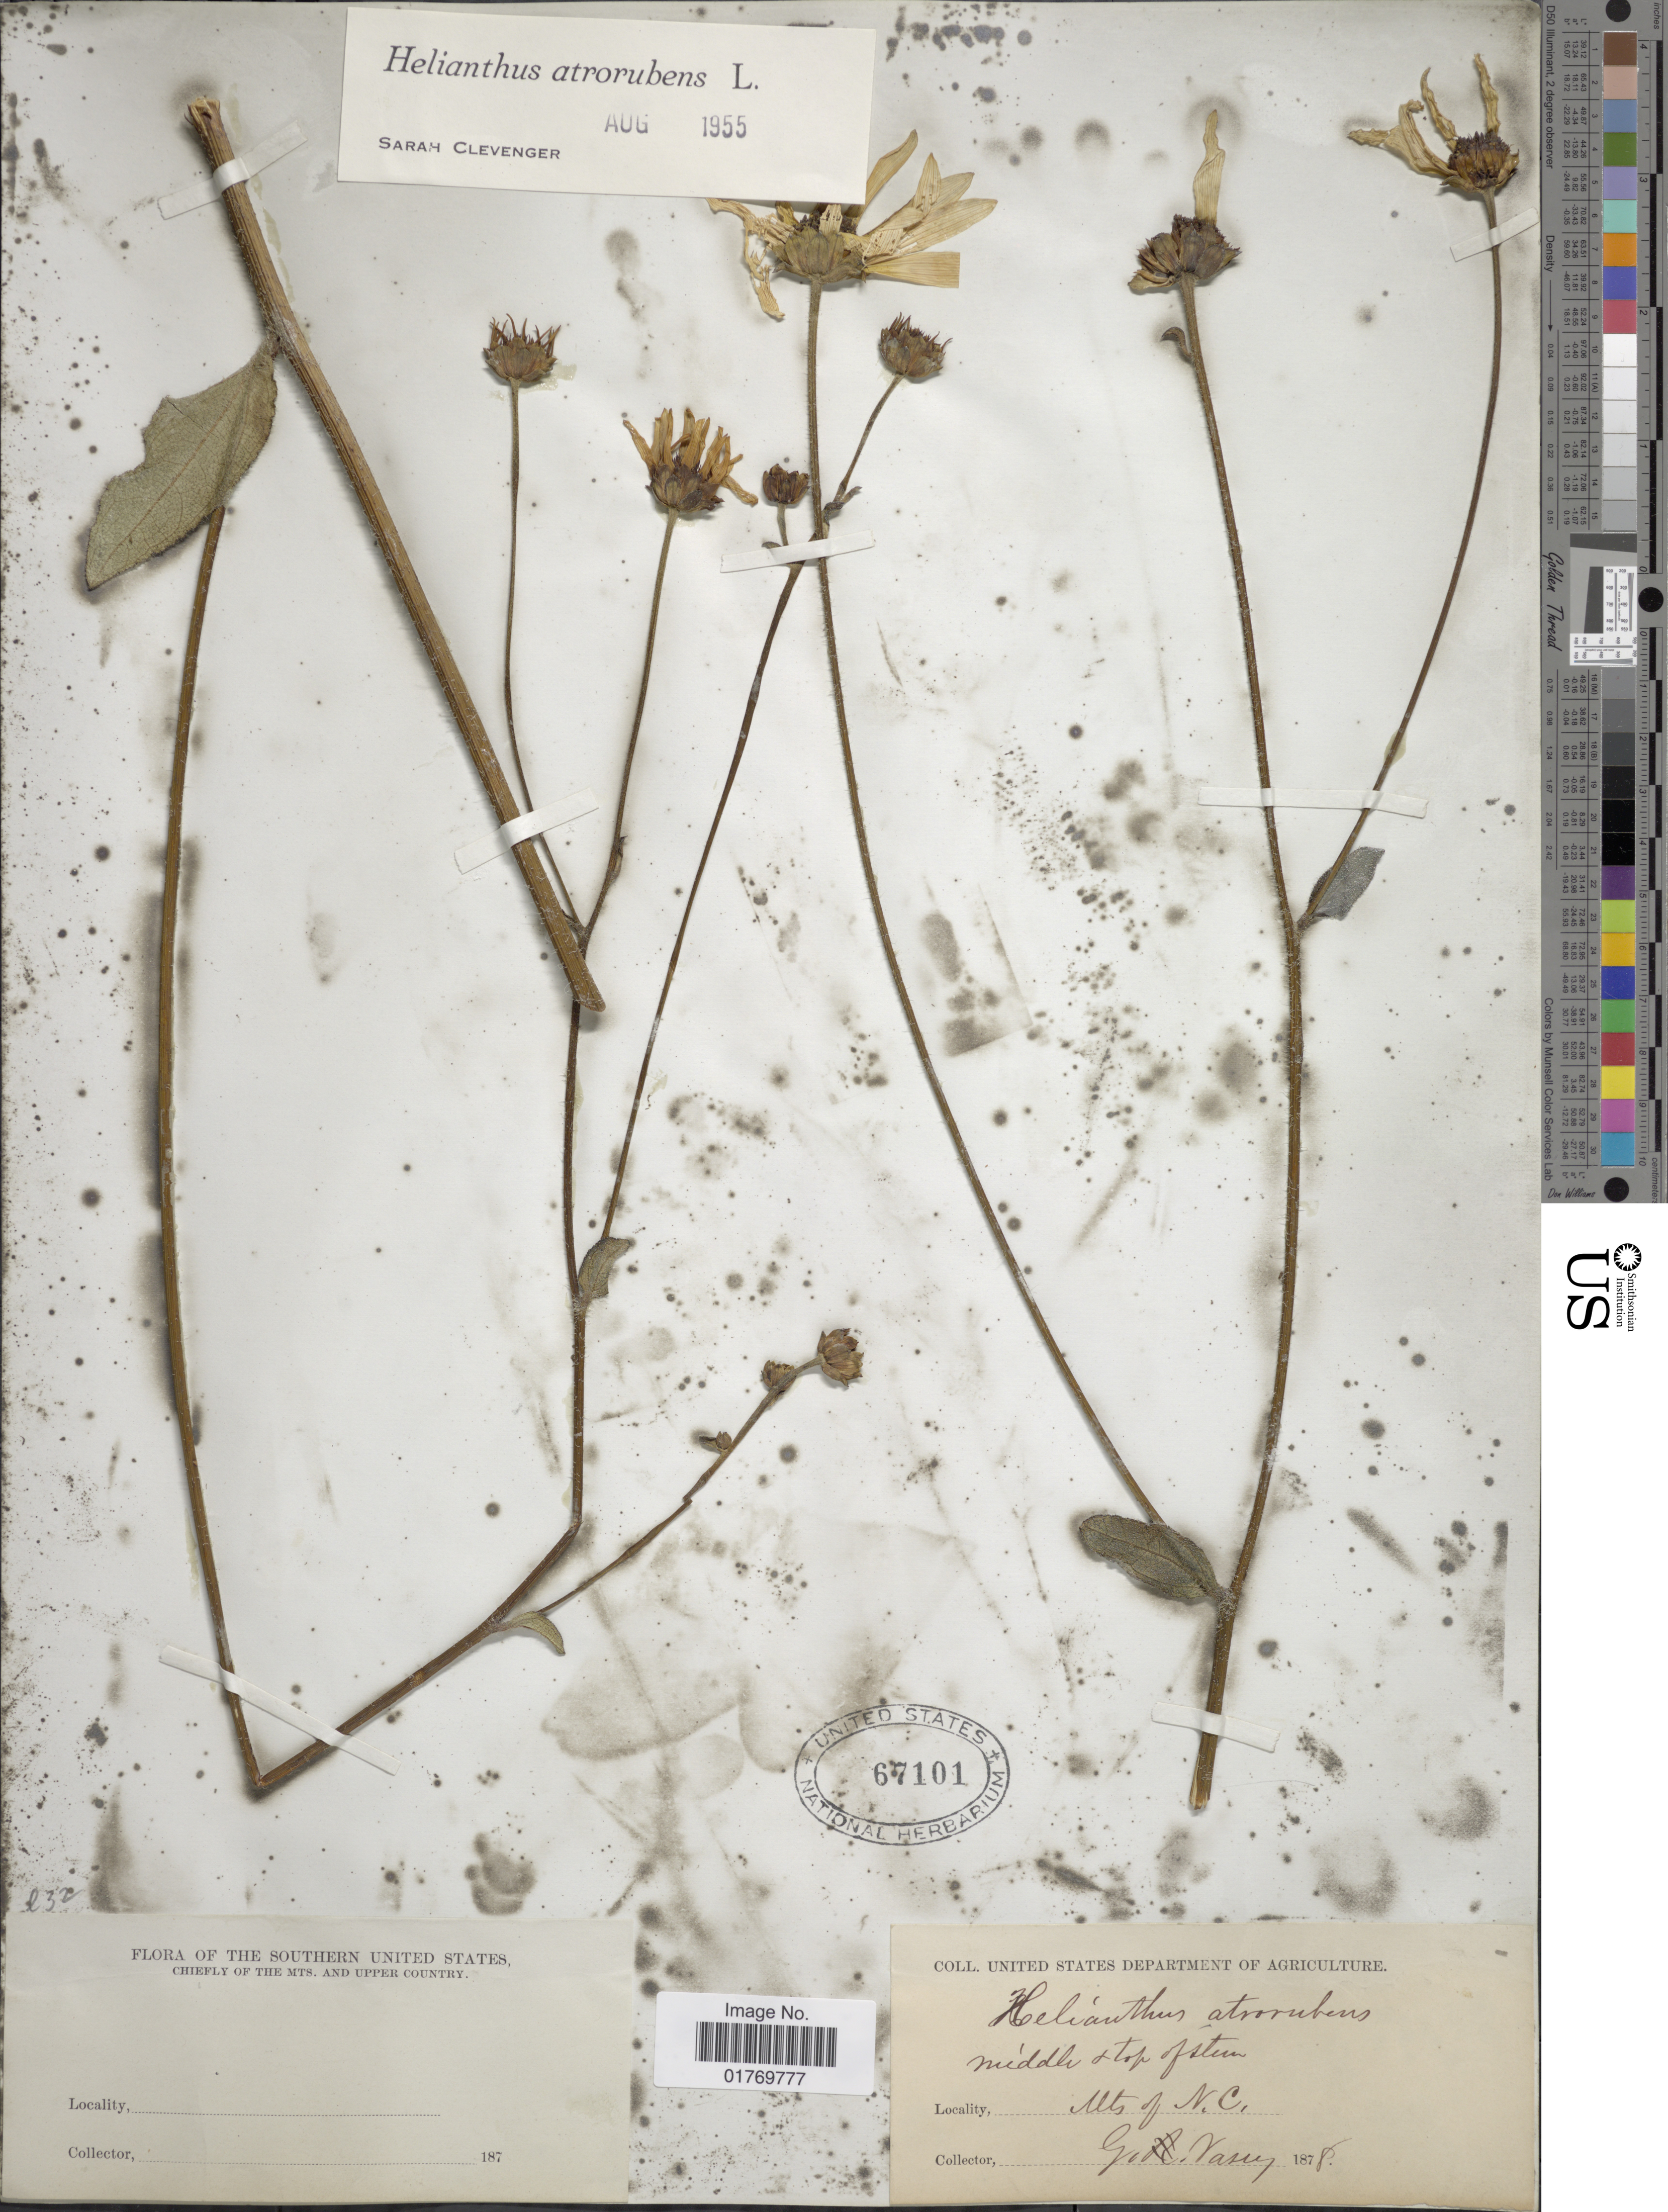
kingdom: Plantae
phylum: Tracheophyta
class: Magnoliopsida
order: Asterales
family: Asteraceae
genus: Helianthus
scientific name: Helianthus atrorubens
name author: L.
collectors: G. Vasey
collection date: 1878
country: United States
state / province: North Carolina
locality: Chiefly Of The Mts. and Upper Country, Mts of N. C.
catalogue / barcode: US 67101